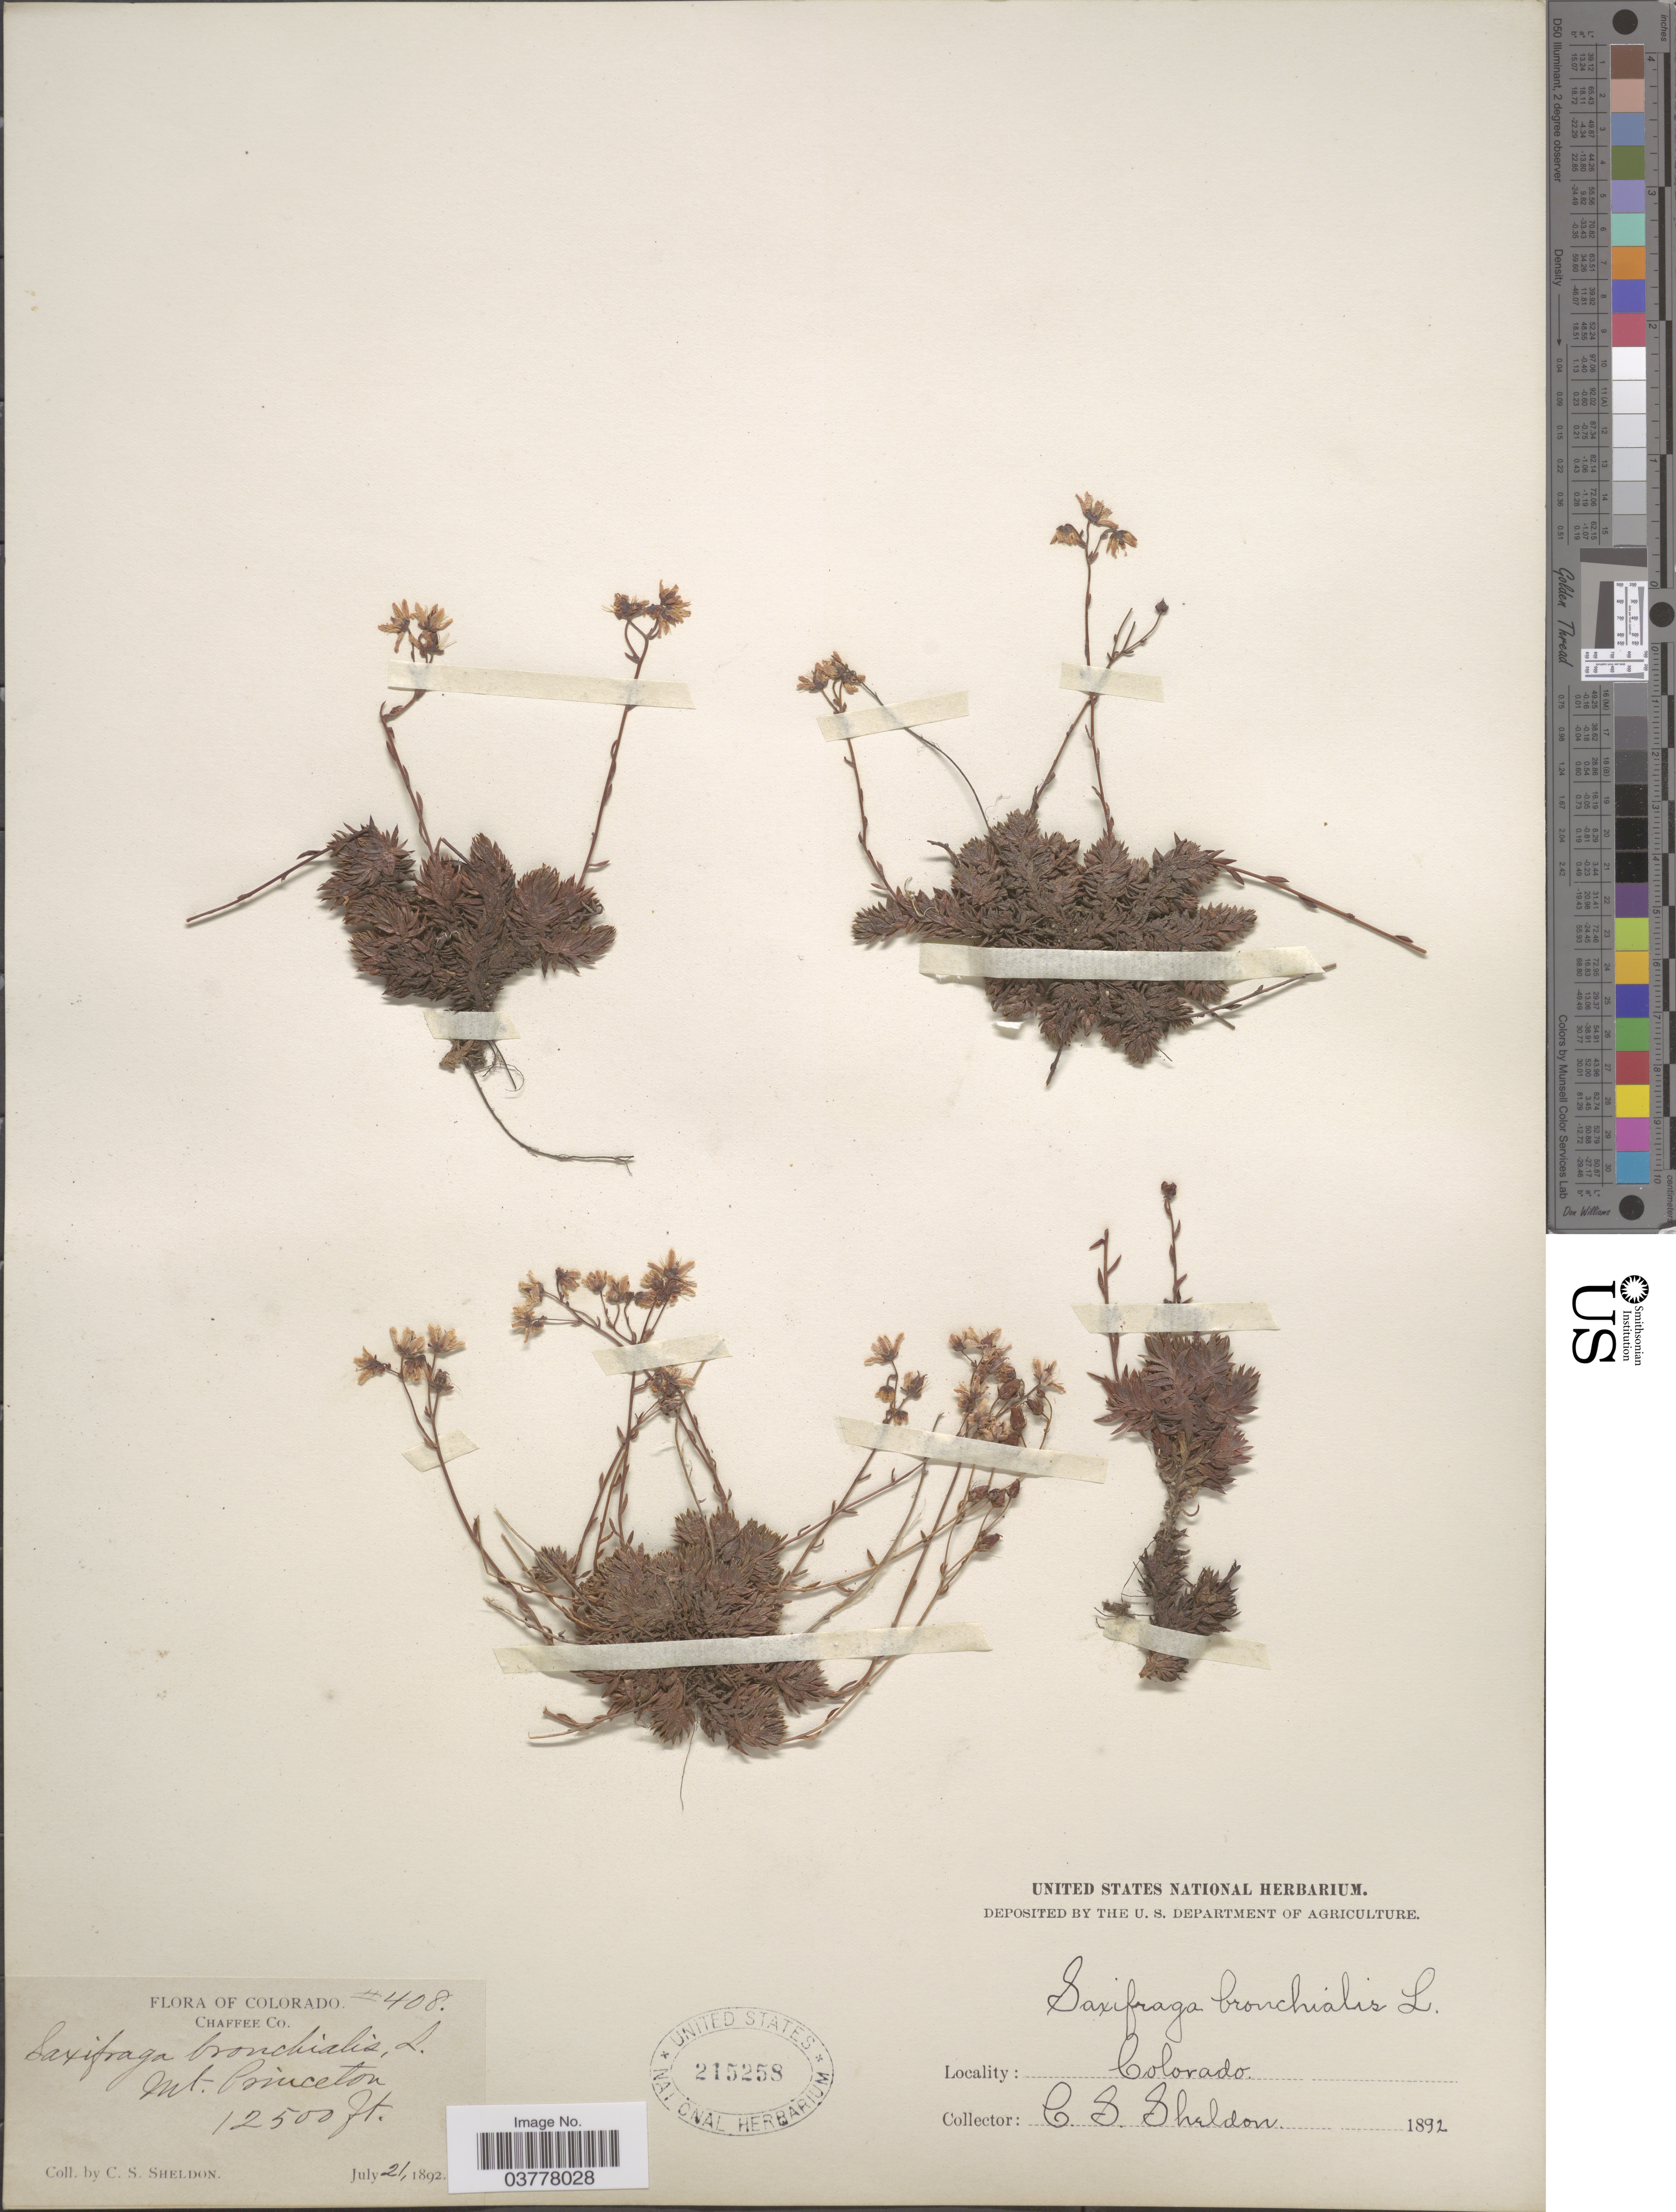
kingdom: Plantae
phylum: Tracheophyta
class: Magnoliopsida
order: Saxifragales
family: Saxifragaceae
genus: Saxifraga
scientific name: Saxifraga bronchialis subsp. austromontana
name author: (Wiegand) Piper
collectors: C. S. Sheldon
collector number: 408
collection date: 1892-07-21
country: United States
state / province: Colorado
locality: Chaffee Co. Mt. Princeton.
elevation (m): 3810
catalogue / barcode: US 215258